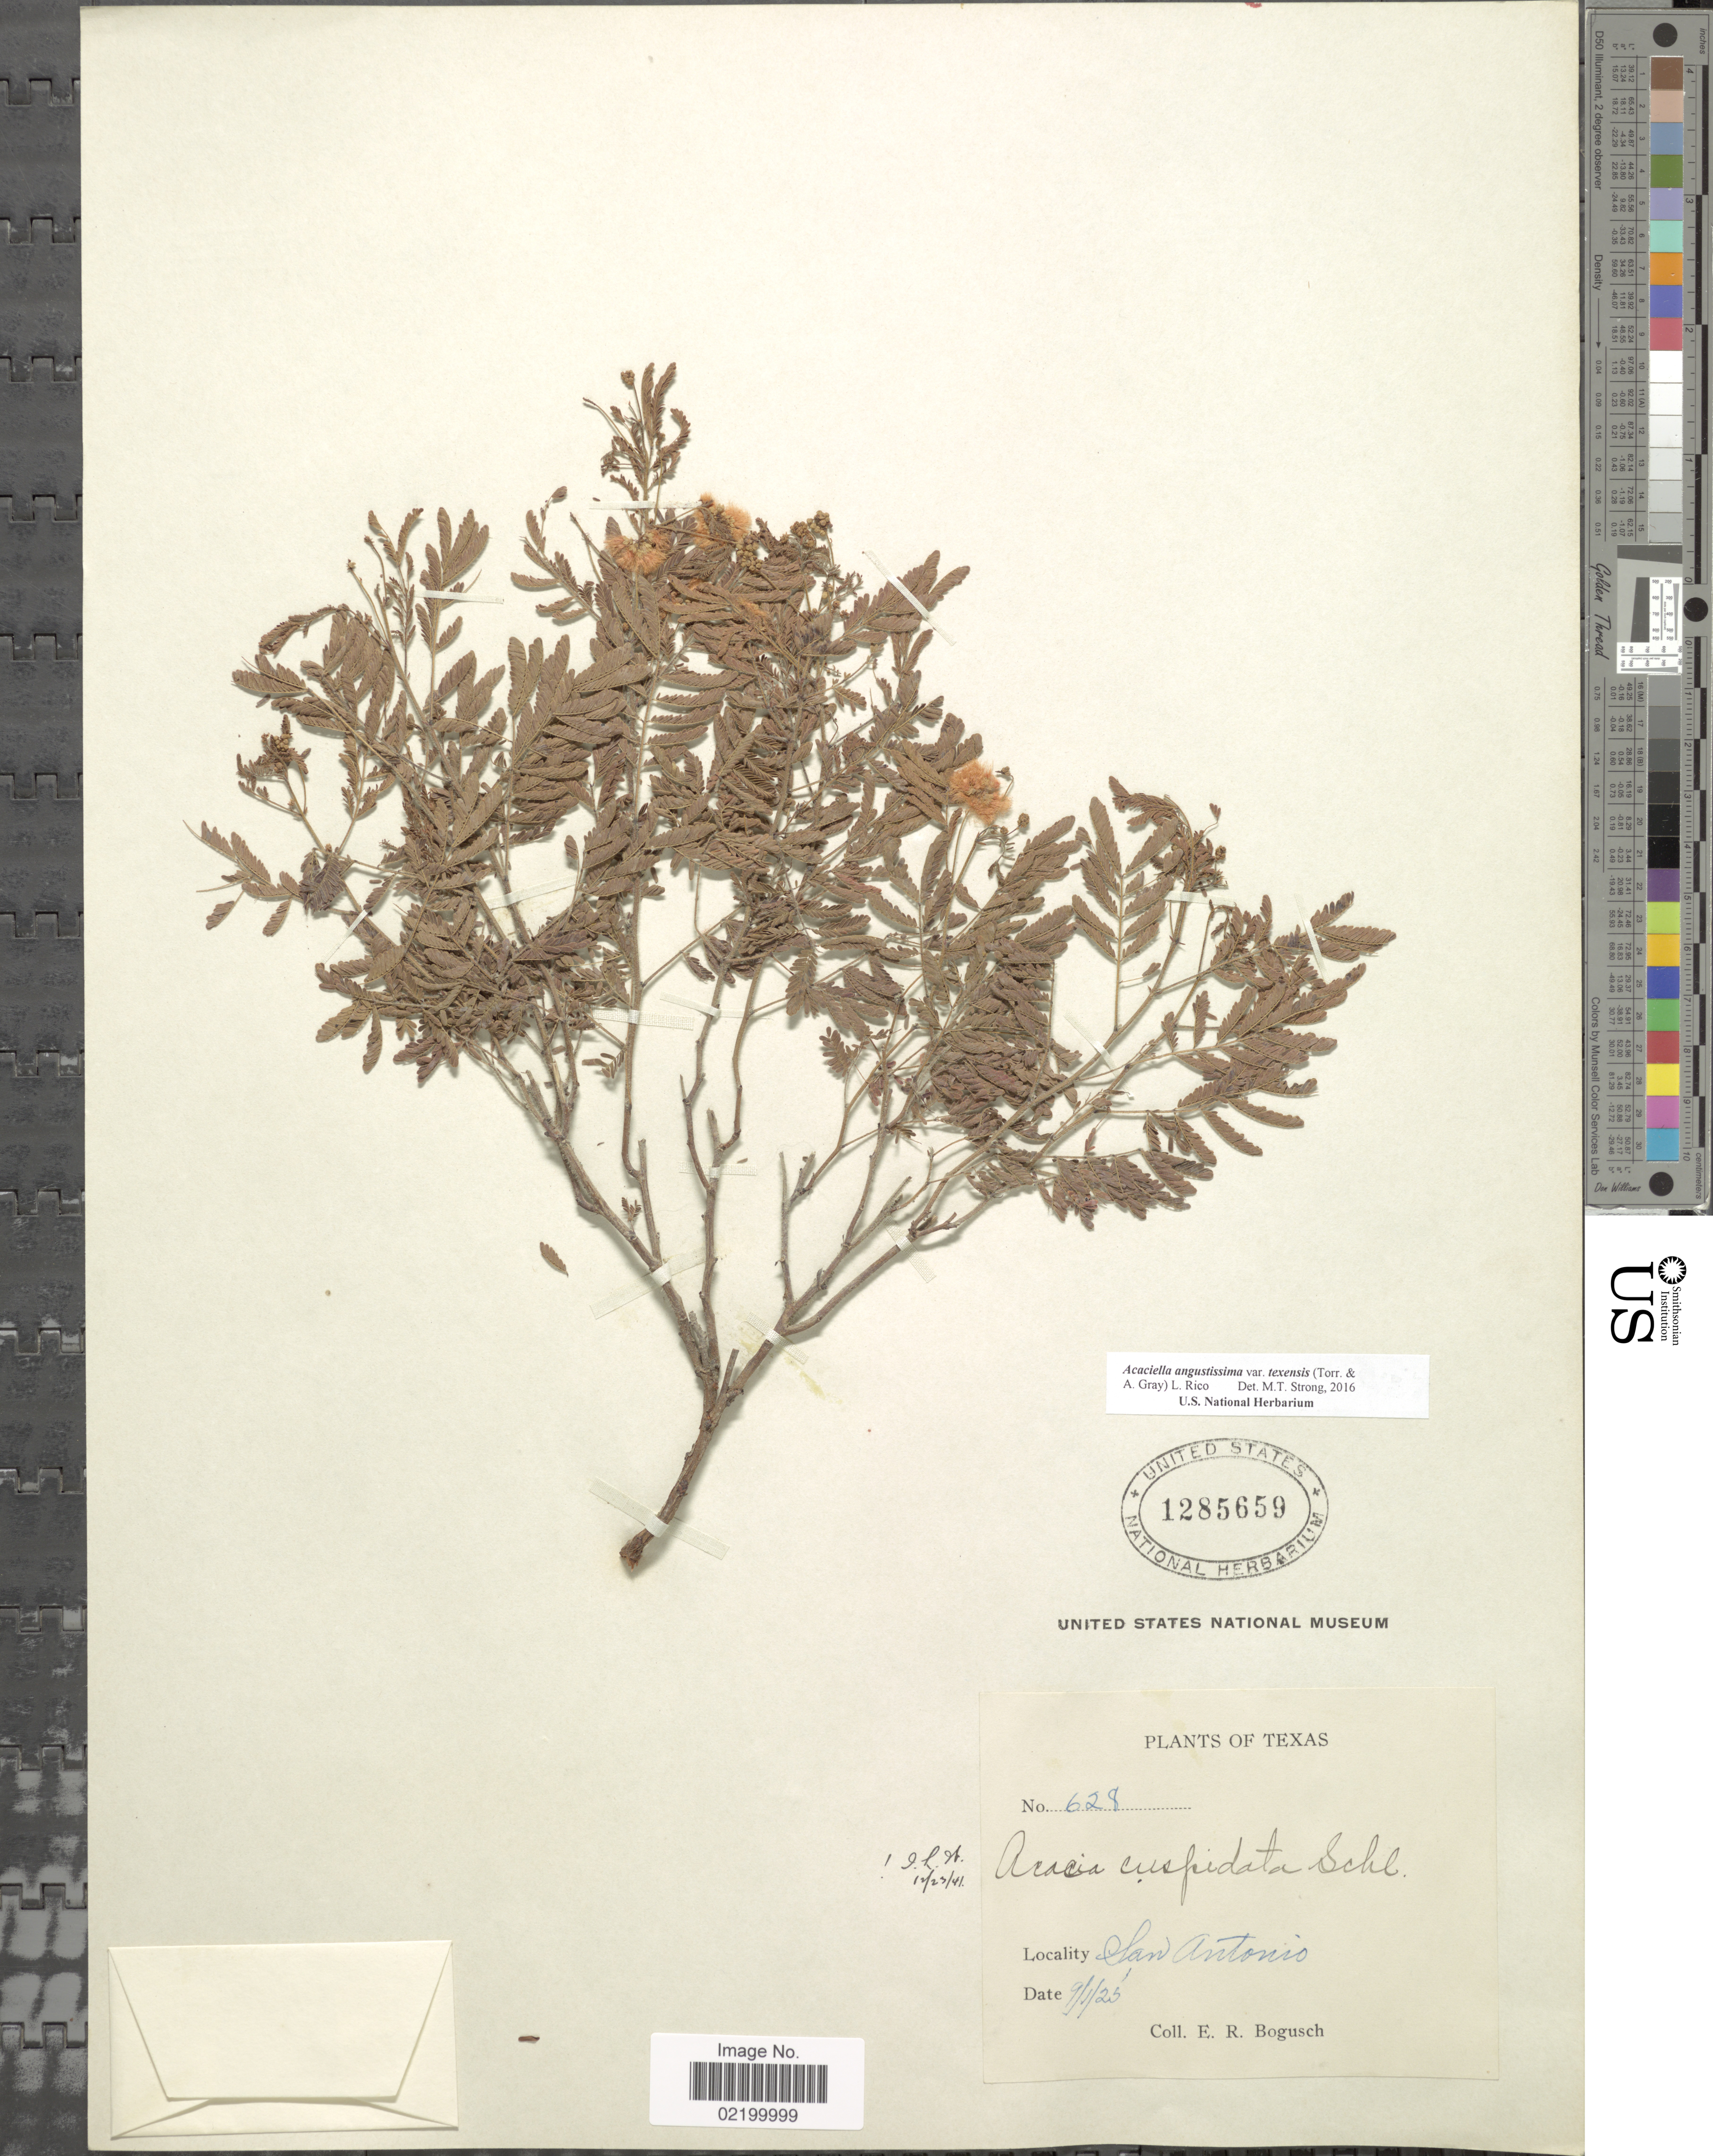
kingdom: Plantae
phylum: Tracheophyta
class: Magnoliopsida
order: Fabales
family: Fabaceae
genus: Acaciella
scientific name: Acaciella angustissima var. texensis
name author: (Nutt. ex Torr. & A. Gray) L. Rico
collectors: E. Bogusch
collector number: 628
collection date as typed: Transcribed d/m/y: 1/9/25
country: United States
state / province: Texas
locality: San Antonio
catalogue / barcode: US 1285659